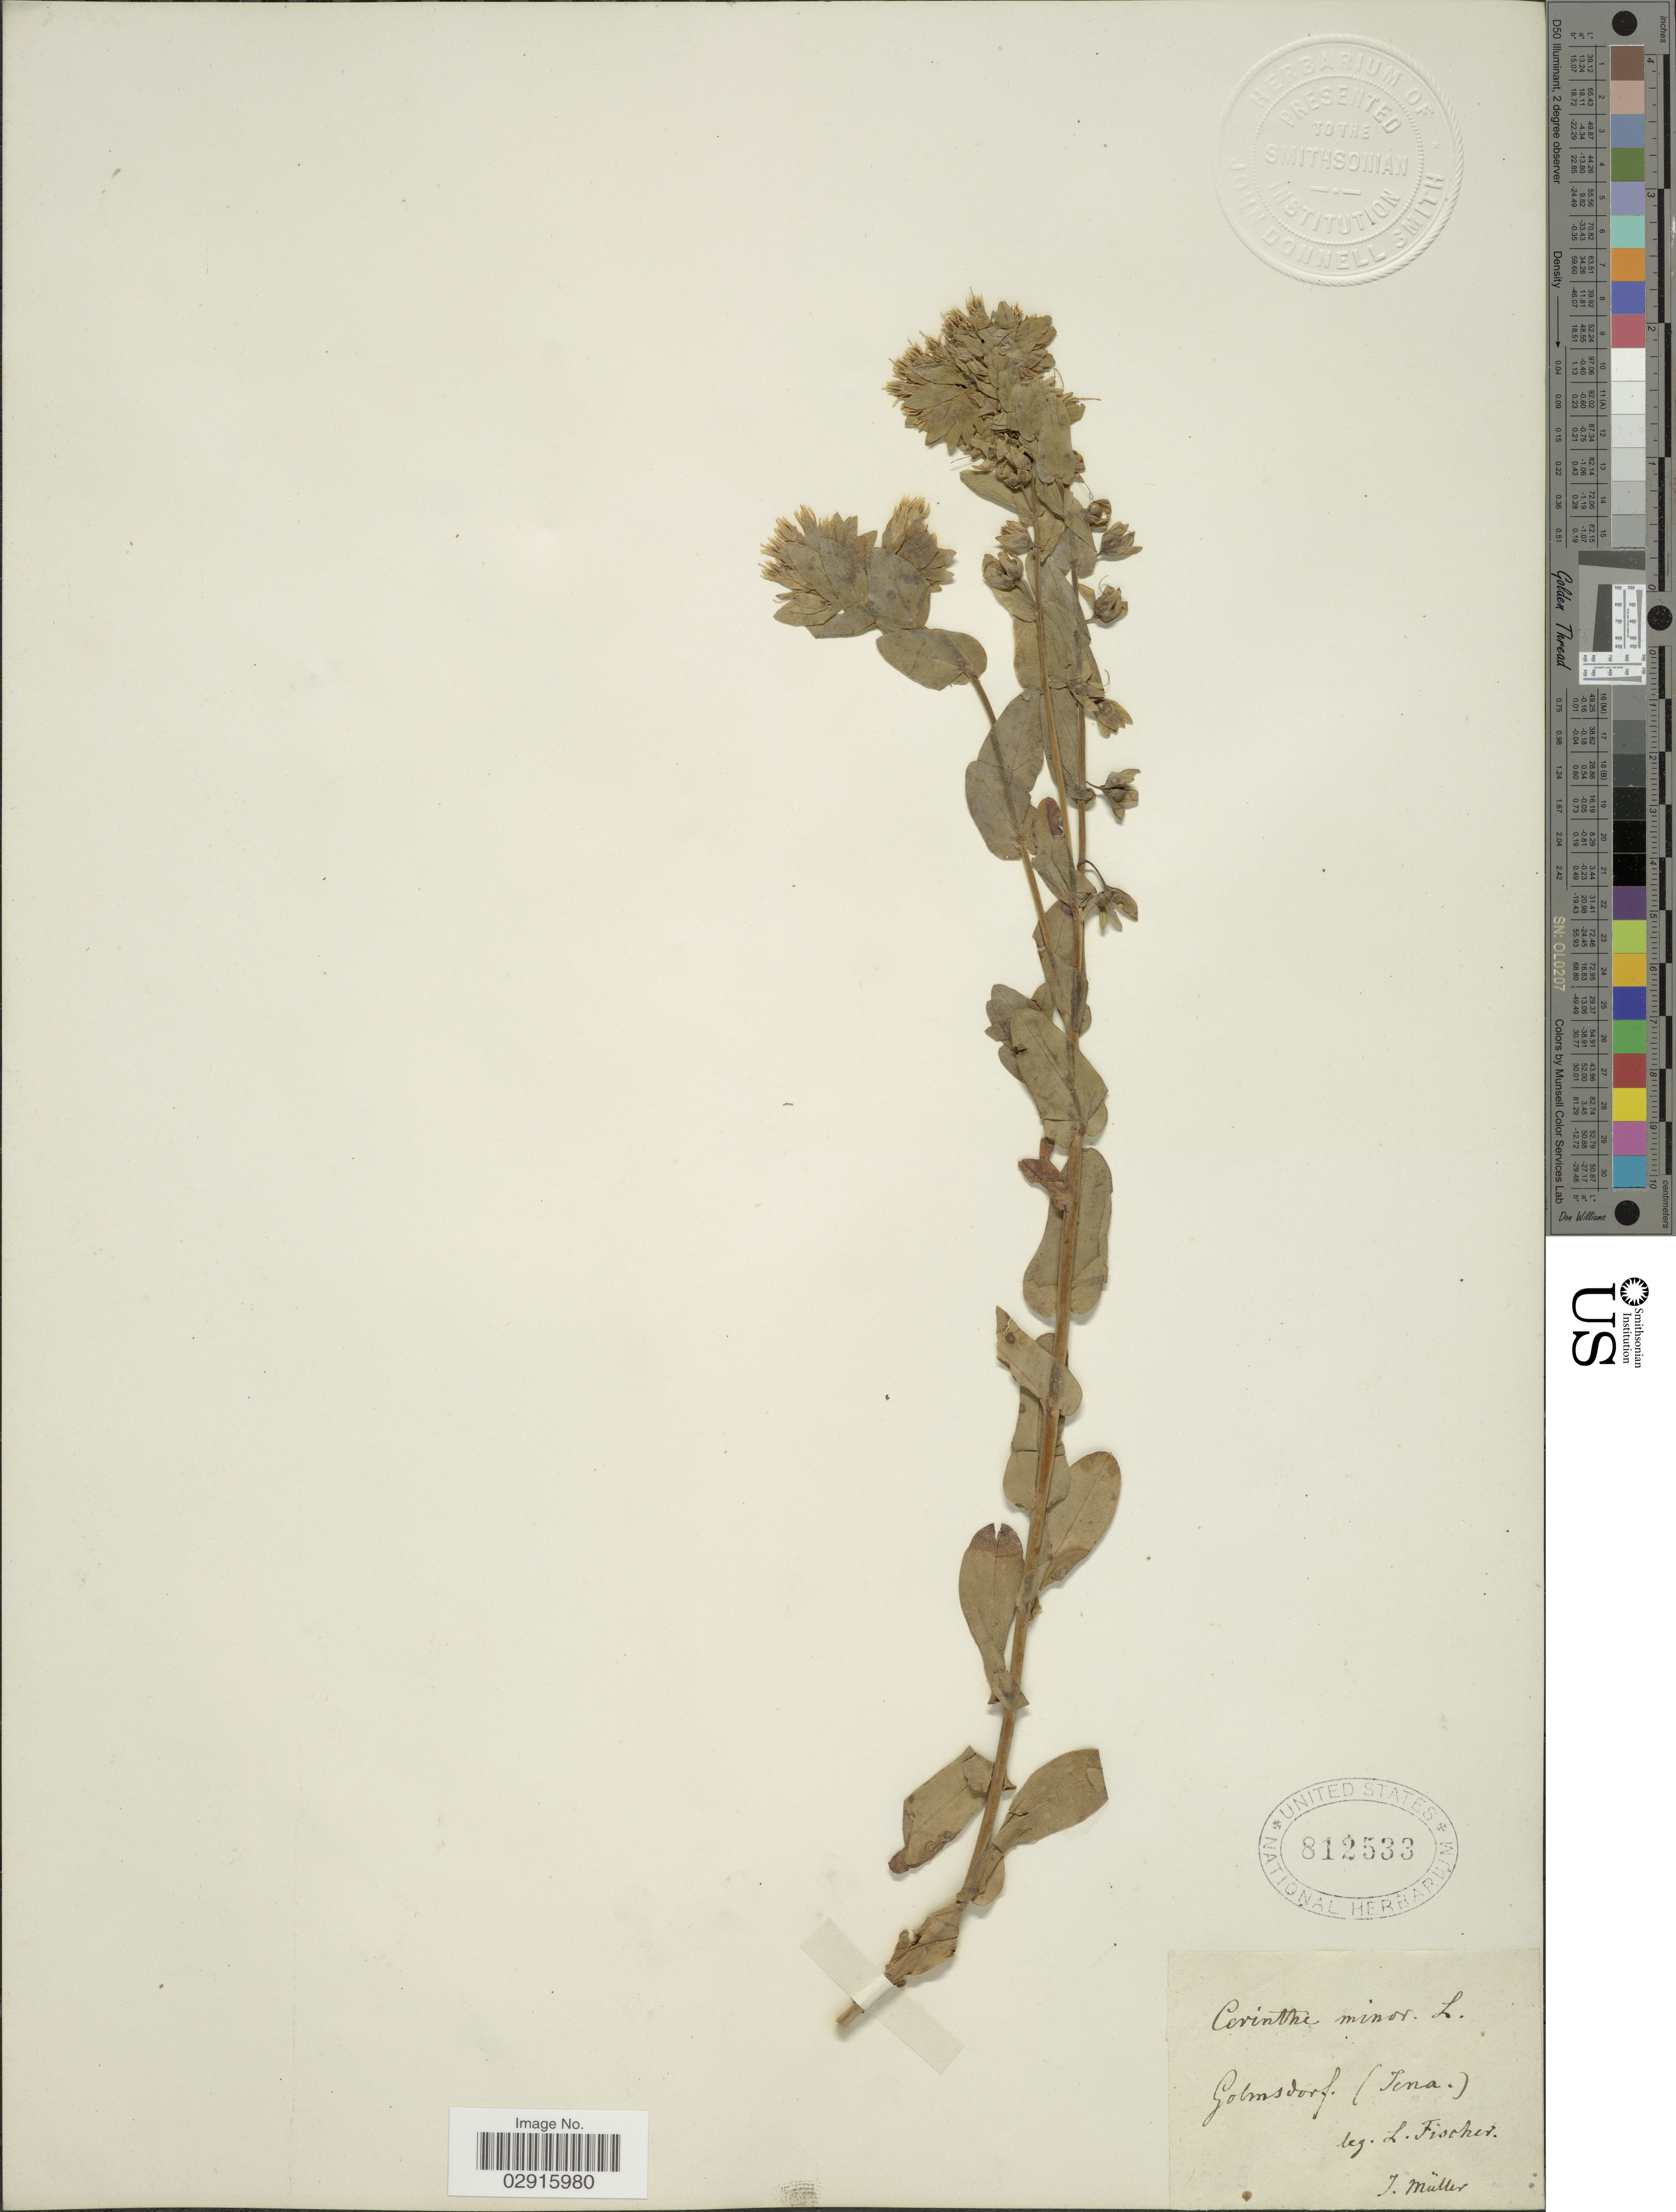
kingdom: Plantae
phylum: Tracheophyta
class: Magnoliopsida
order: Boraginales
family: Boraginaceae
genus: Cerinthe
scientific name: Cerinthe minor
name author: L.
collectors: L. Fischer & J. Müller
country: Germany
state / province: Thuringia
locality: Golmsdorf (Tena).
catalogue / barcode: US 812533